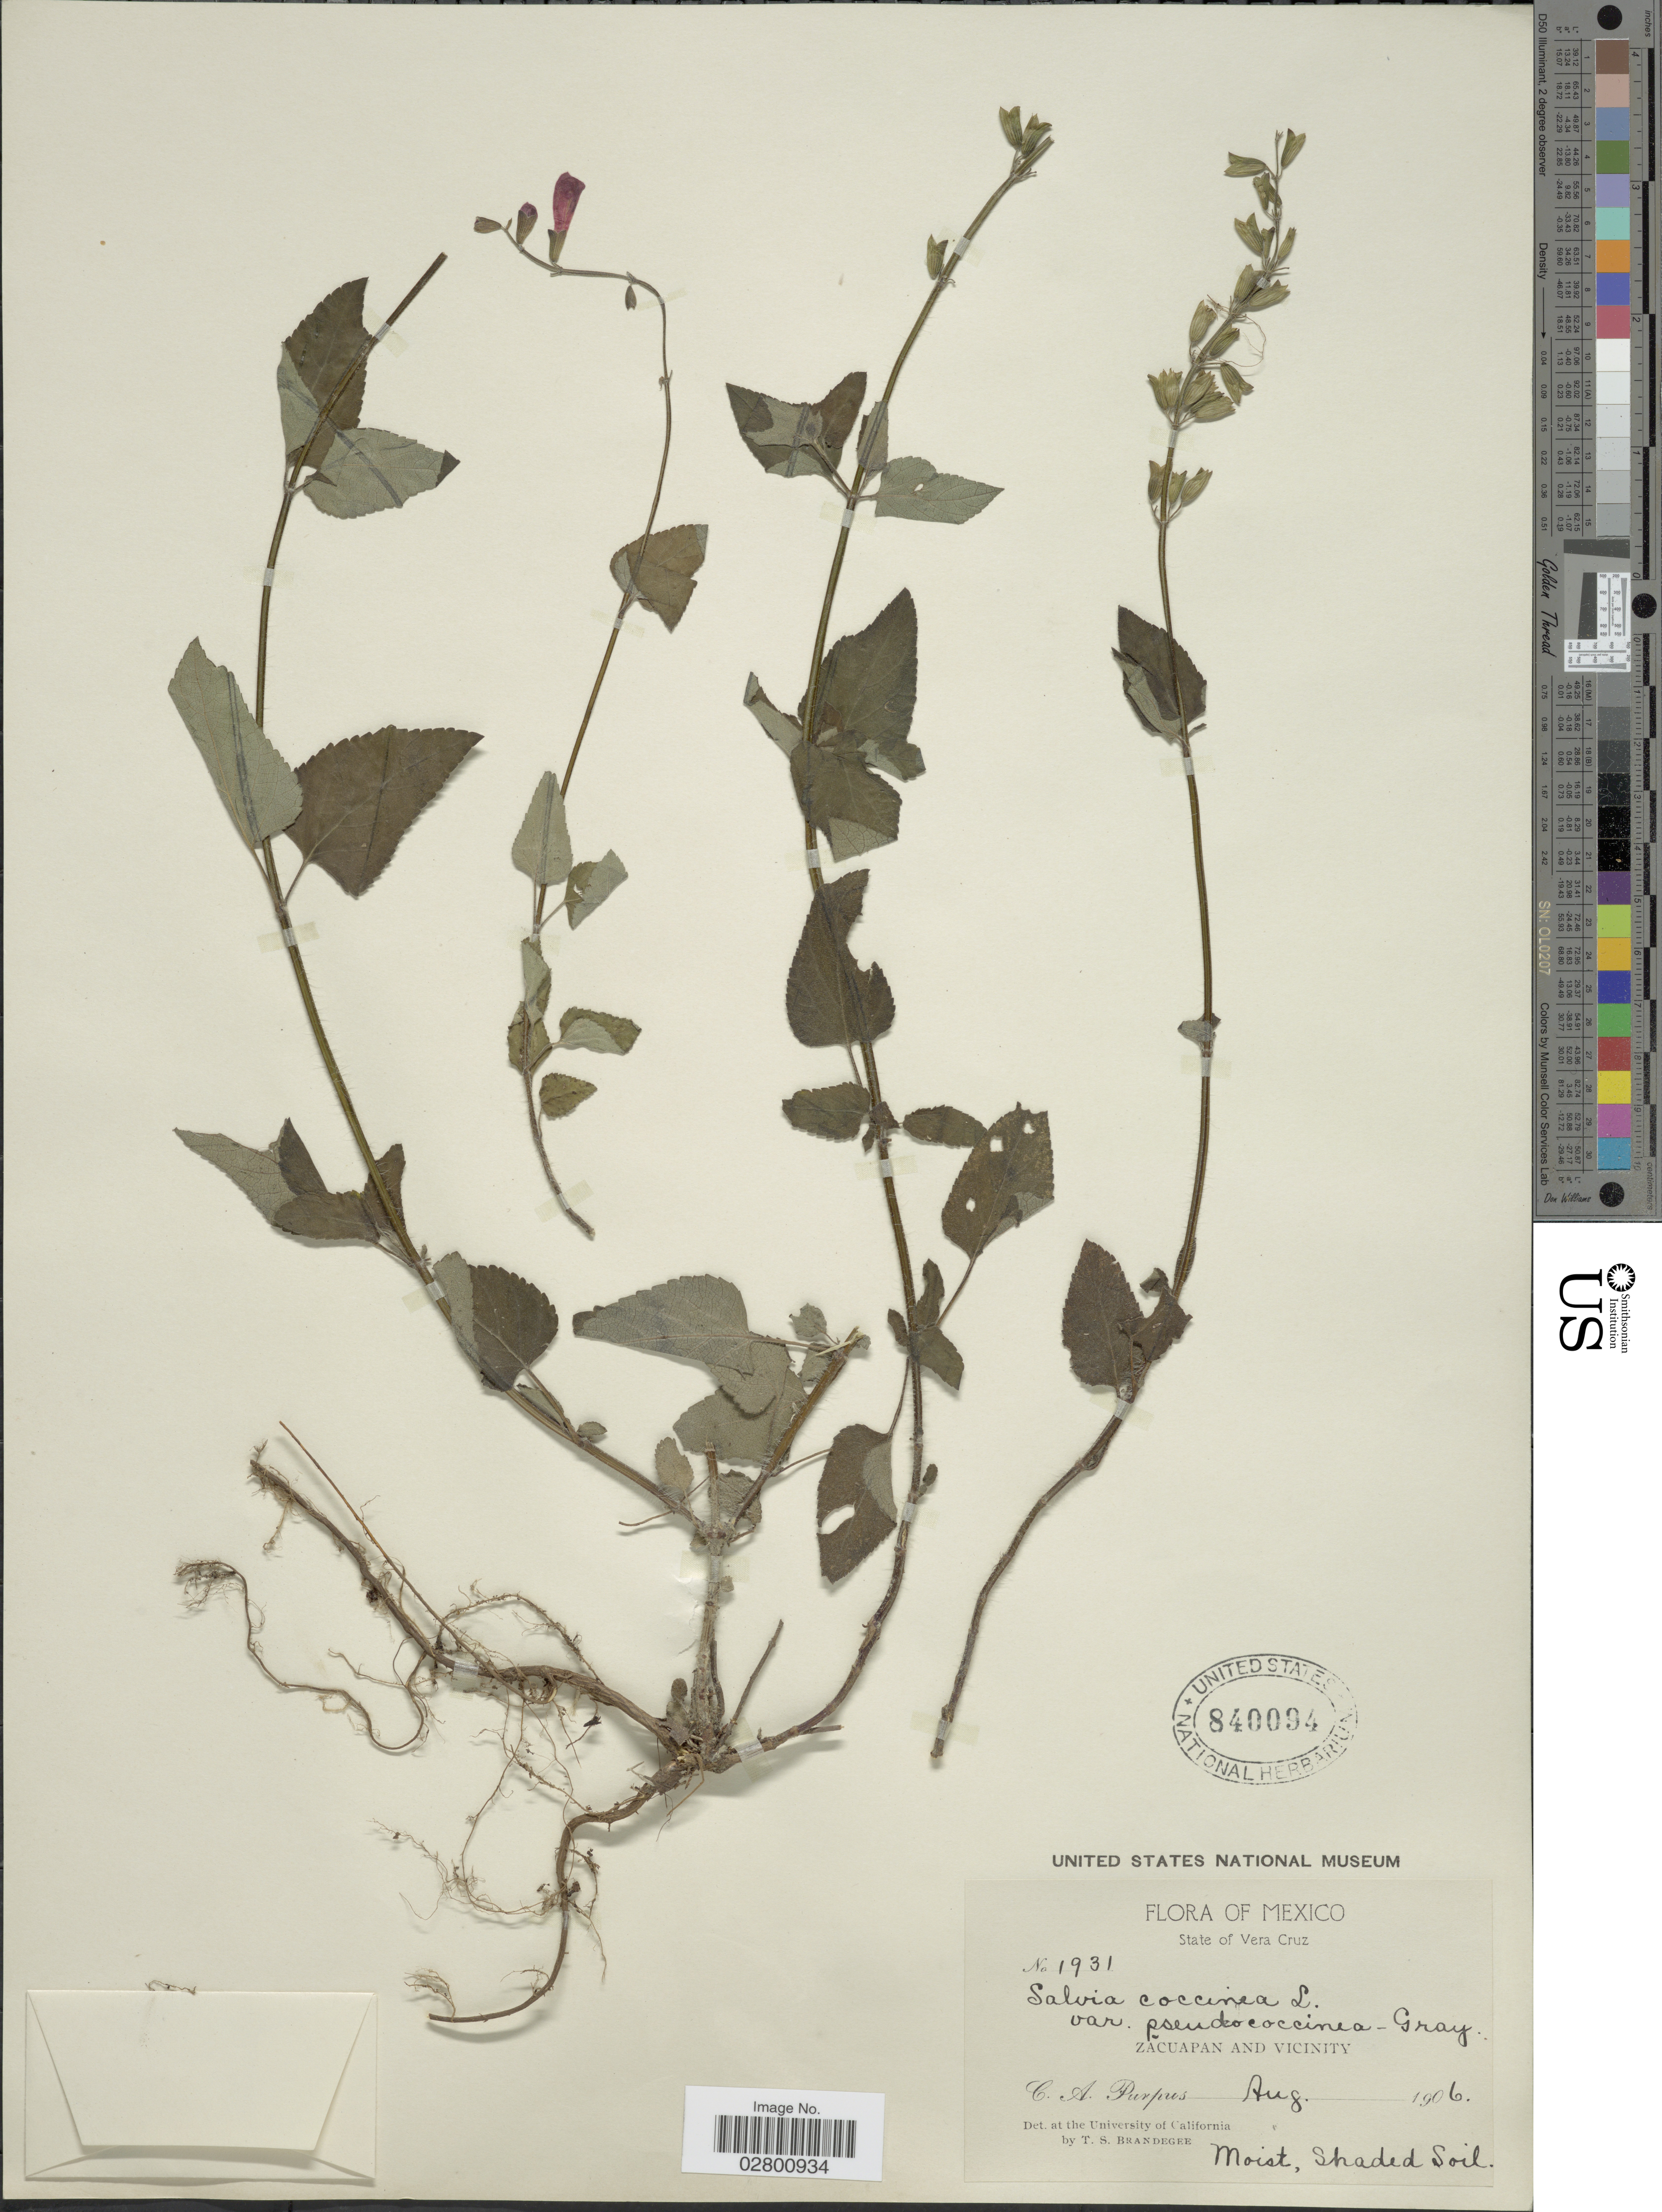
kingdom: Plantae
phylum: Tracheophyta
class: Magnoliopsida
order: Lamiales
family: Lamiaceae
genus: Salvia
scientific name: Salvia coccinea 'Naples Lavender'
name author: L. f. ex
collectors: C. A. Purpus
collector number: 1931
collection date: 1906-08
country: Mexico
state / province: Veracruz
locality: Zacuapan and Vicinity.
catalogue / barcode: US 840094